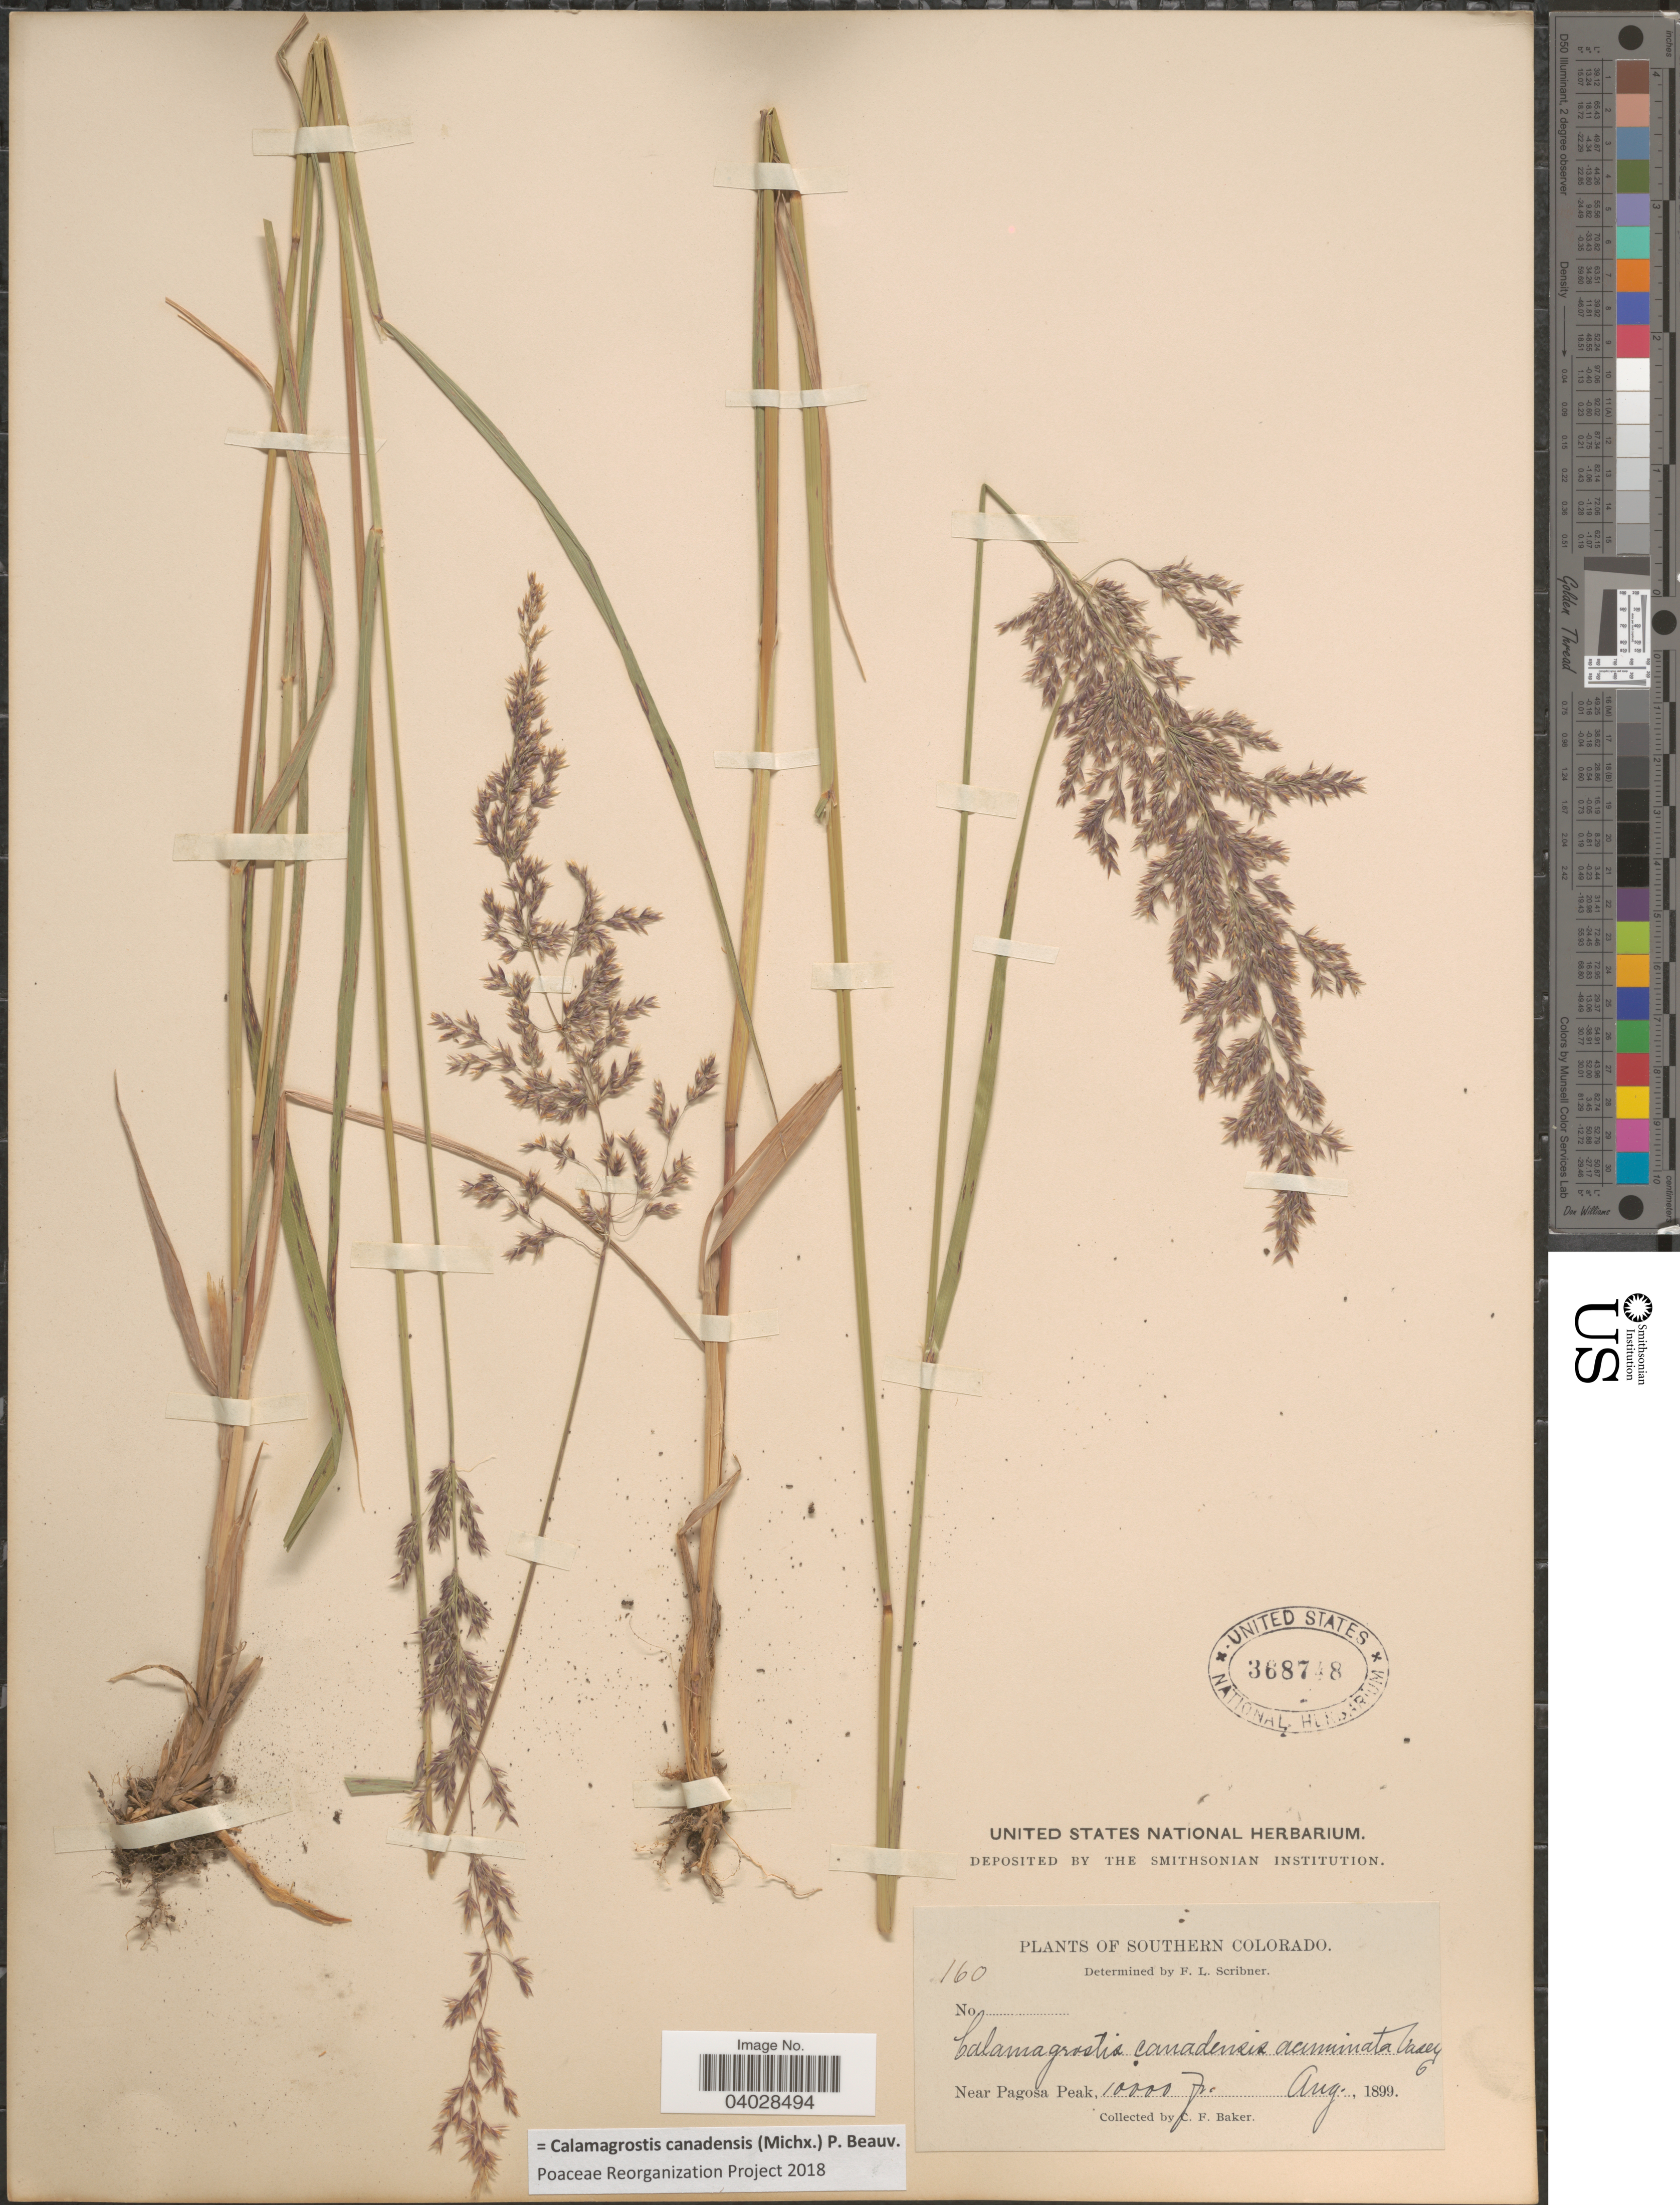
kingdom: Plantae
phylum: Tracheophyta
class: Liliopsida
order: Poales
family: Poaceae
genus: Calamagrostis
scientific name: Calamagrostis canadensis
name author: (Michx.) P. Beauv.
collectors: C. F. Baker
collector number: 160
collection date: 1899-08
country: United States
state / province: Colorado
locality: Southern Colorado. Near Pagosa Peak.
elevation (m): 3048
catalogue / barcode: US 368748